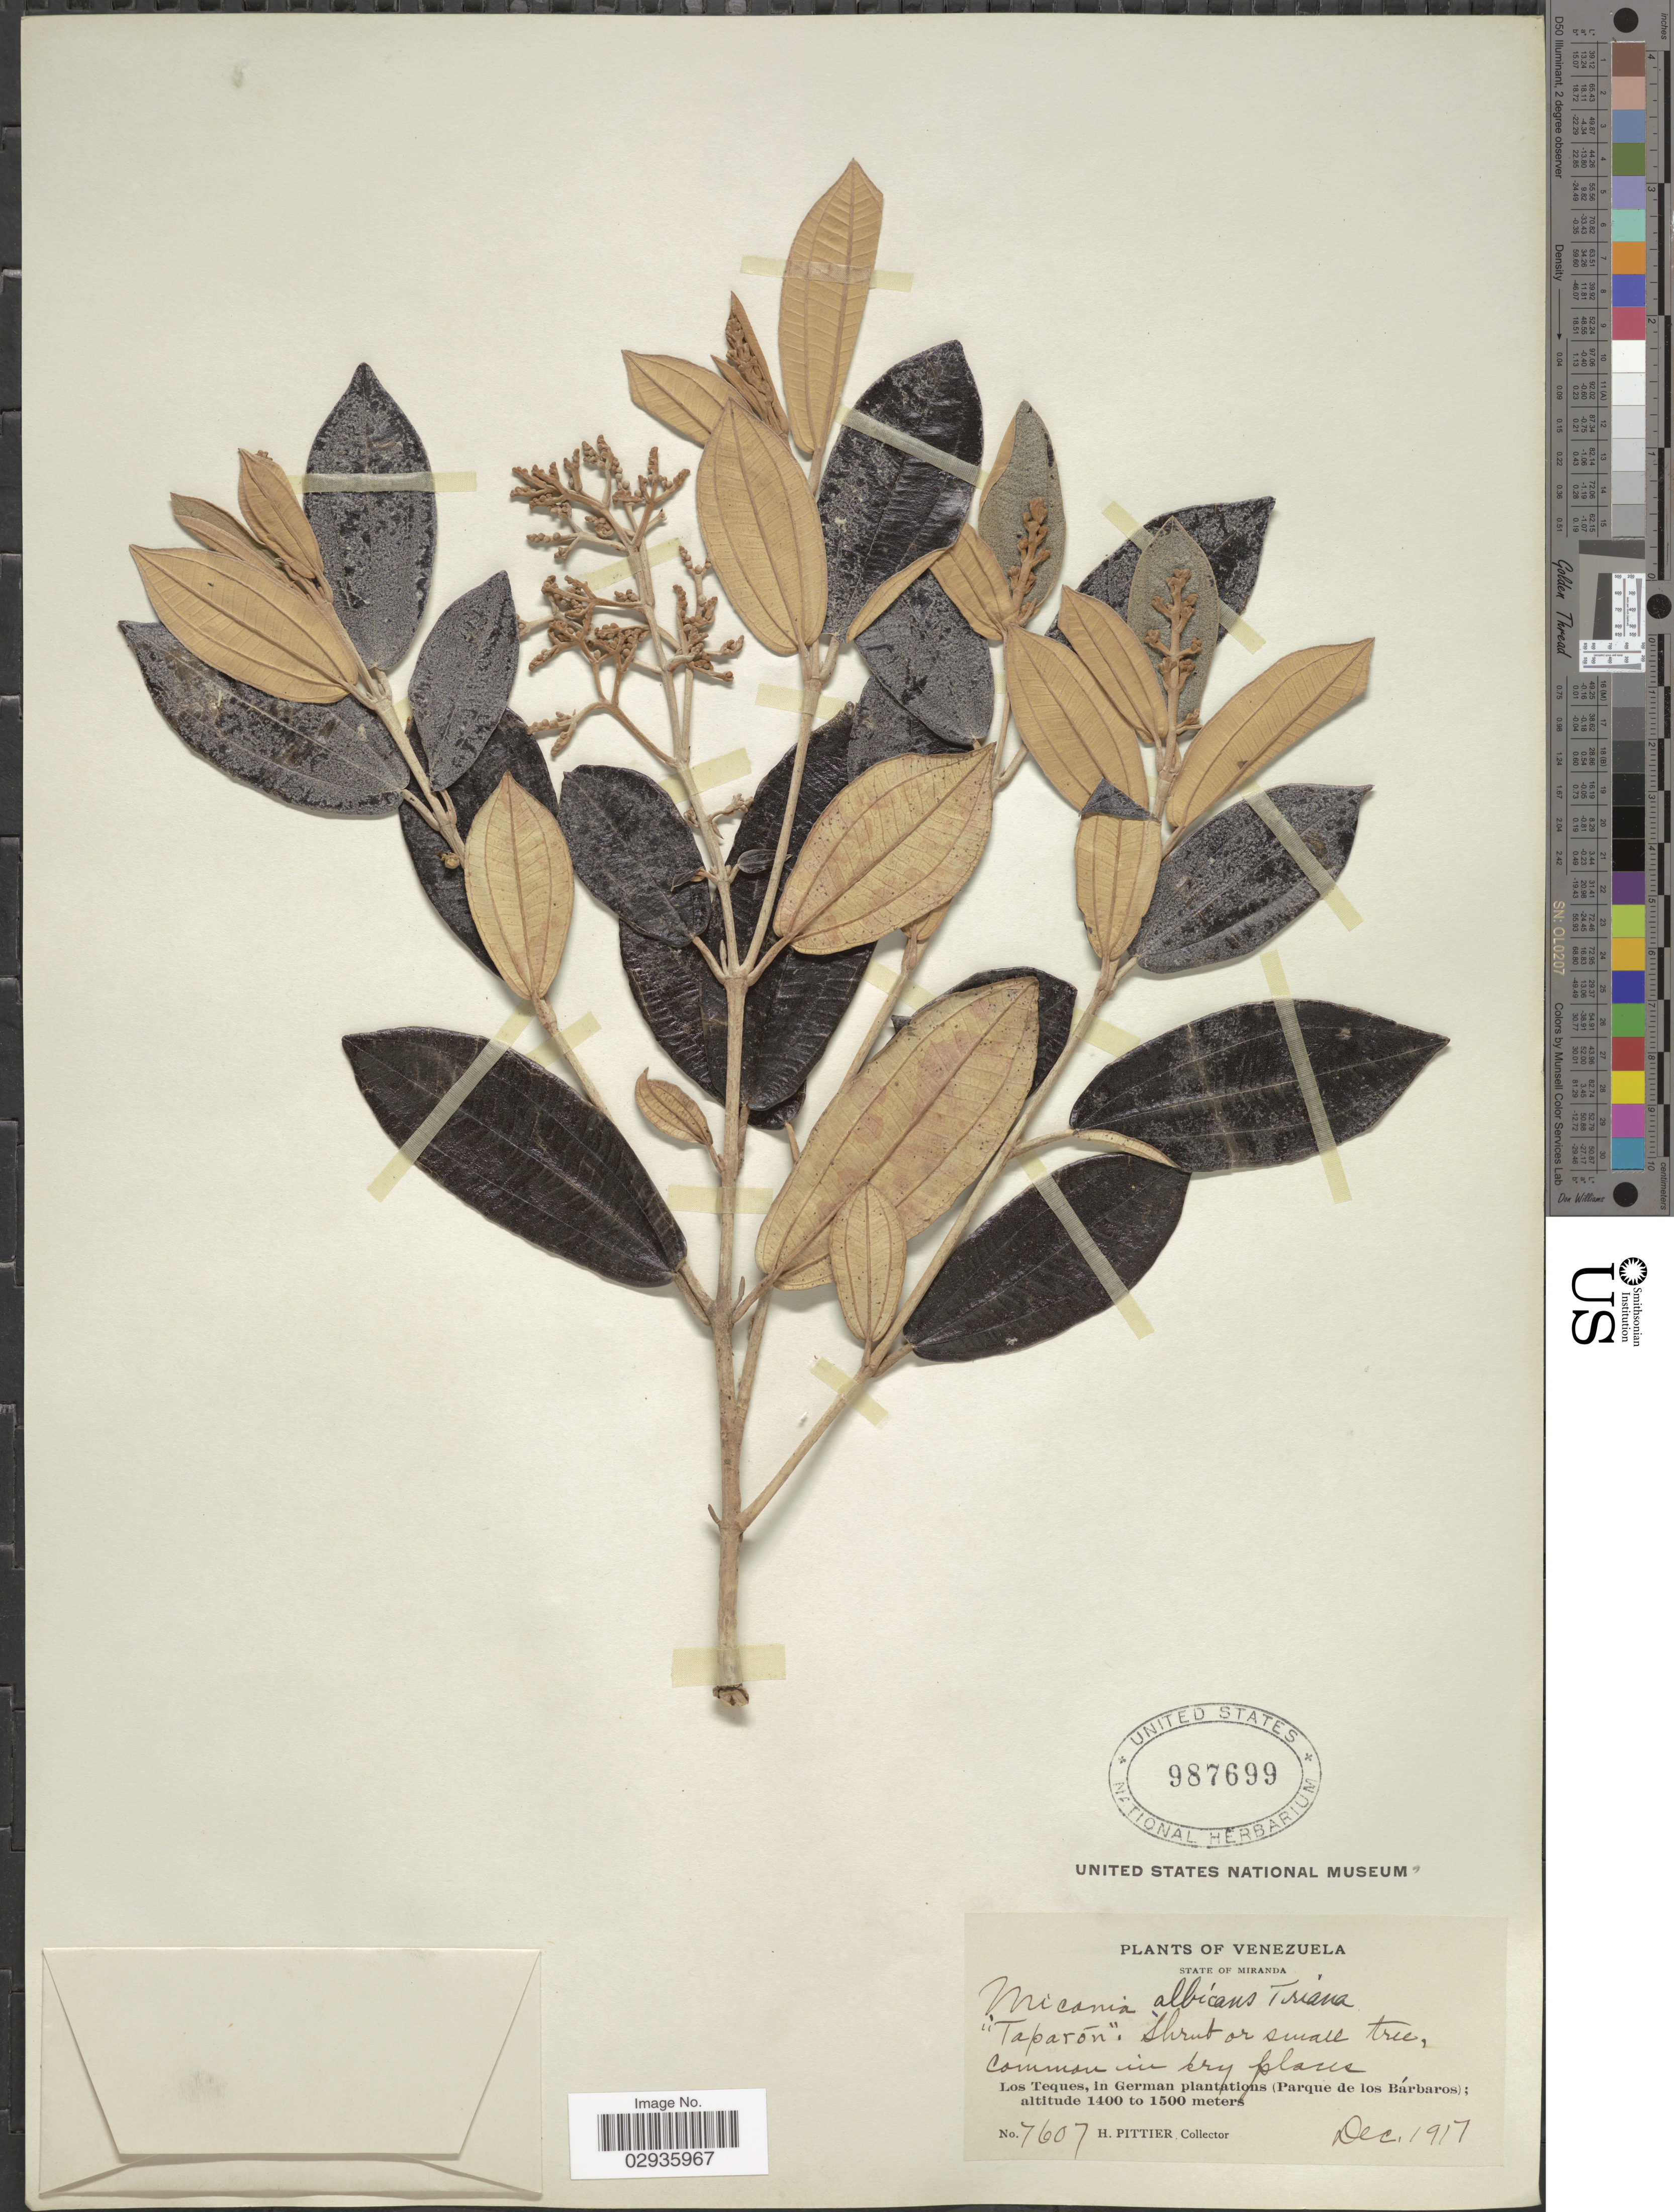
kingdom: Plantae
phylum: Tracheophyta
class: Magnoliopsida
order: Myrtales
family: Melastomataceae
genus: Miconia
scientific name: Miconia albicans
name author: (Sw.) Steud.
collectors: H. F. Pittier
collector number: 7607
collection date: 1917-12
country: Venezuela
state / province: Miranda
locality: Los Teques, in German plantations (Parque de los Bárbaros).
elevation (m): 1400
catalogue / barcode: US 987699